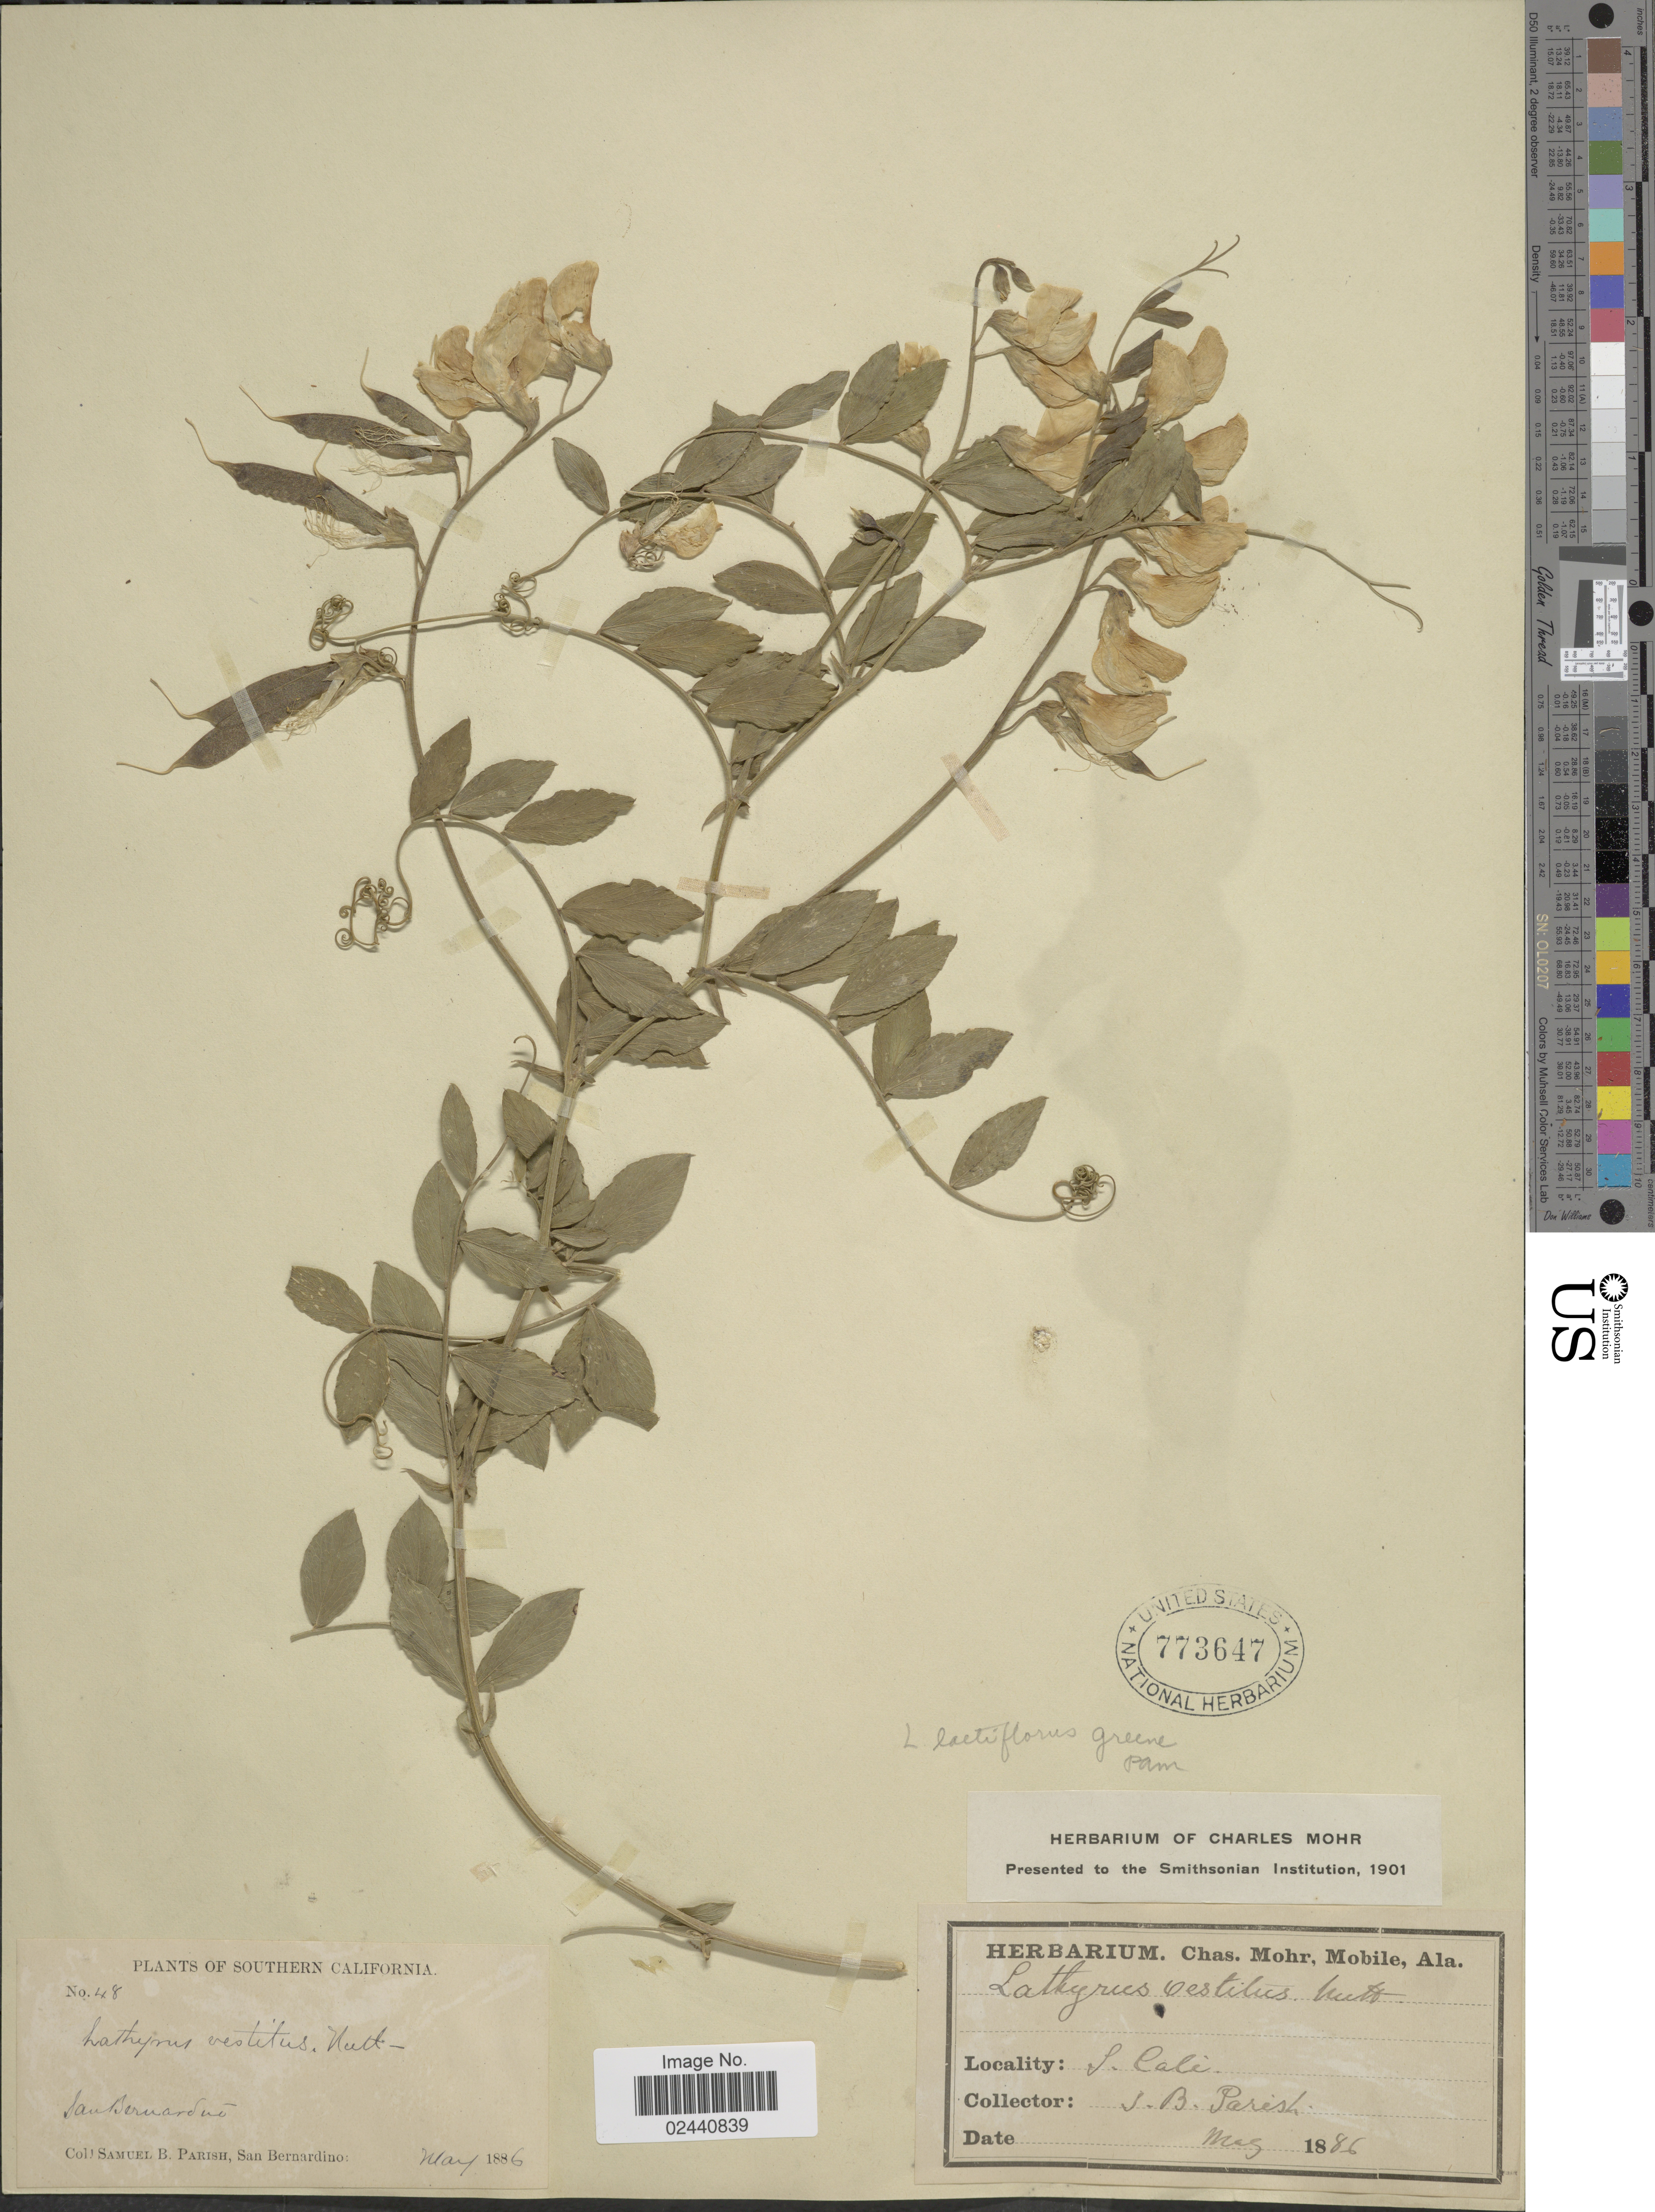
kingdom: Plantae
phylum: Tracheophyta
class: Magnoliopsida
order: Fabales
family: Fabaceae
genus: Lathyrus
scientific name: Lathyrus laetiflorus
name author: Greene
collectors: S. B. Parish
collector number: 48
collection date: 1886-05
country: United States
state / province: California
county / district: San Bernardino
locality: Southern California, San Bernardino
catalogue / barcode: US 773647